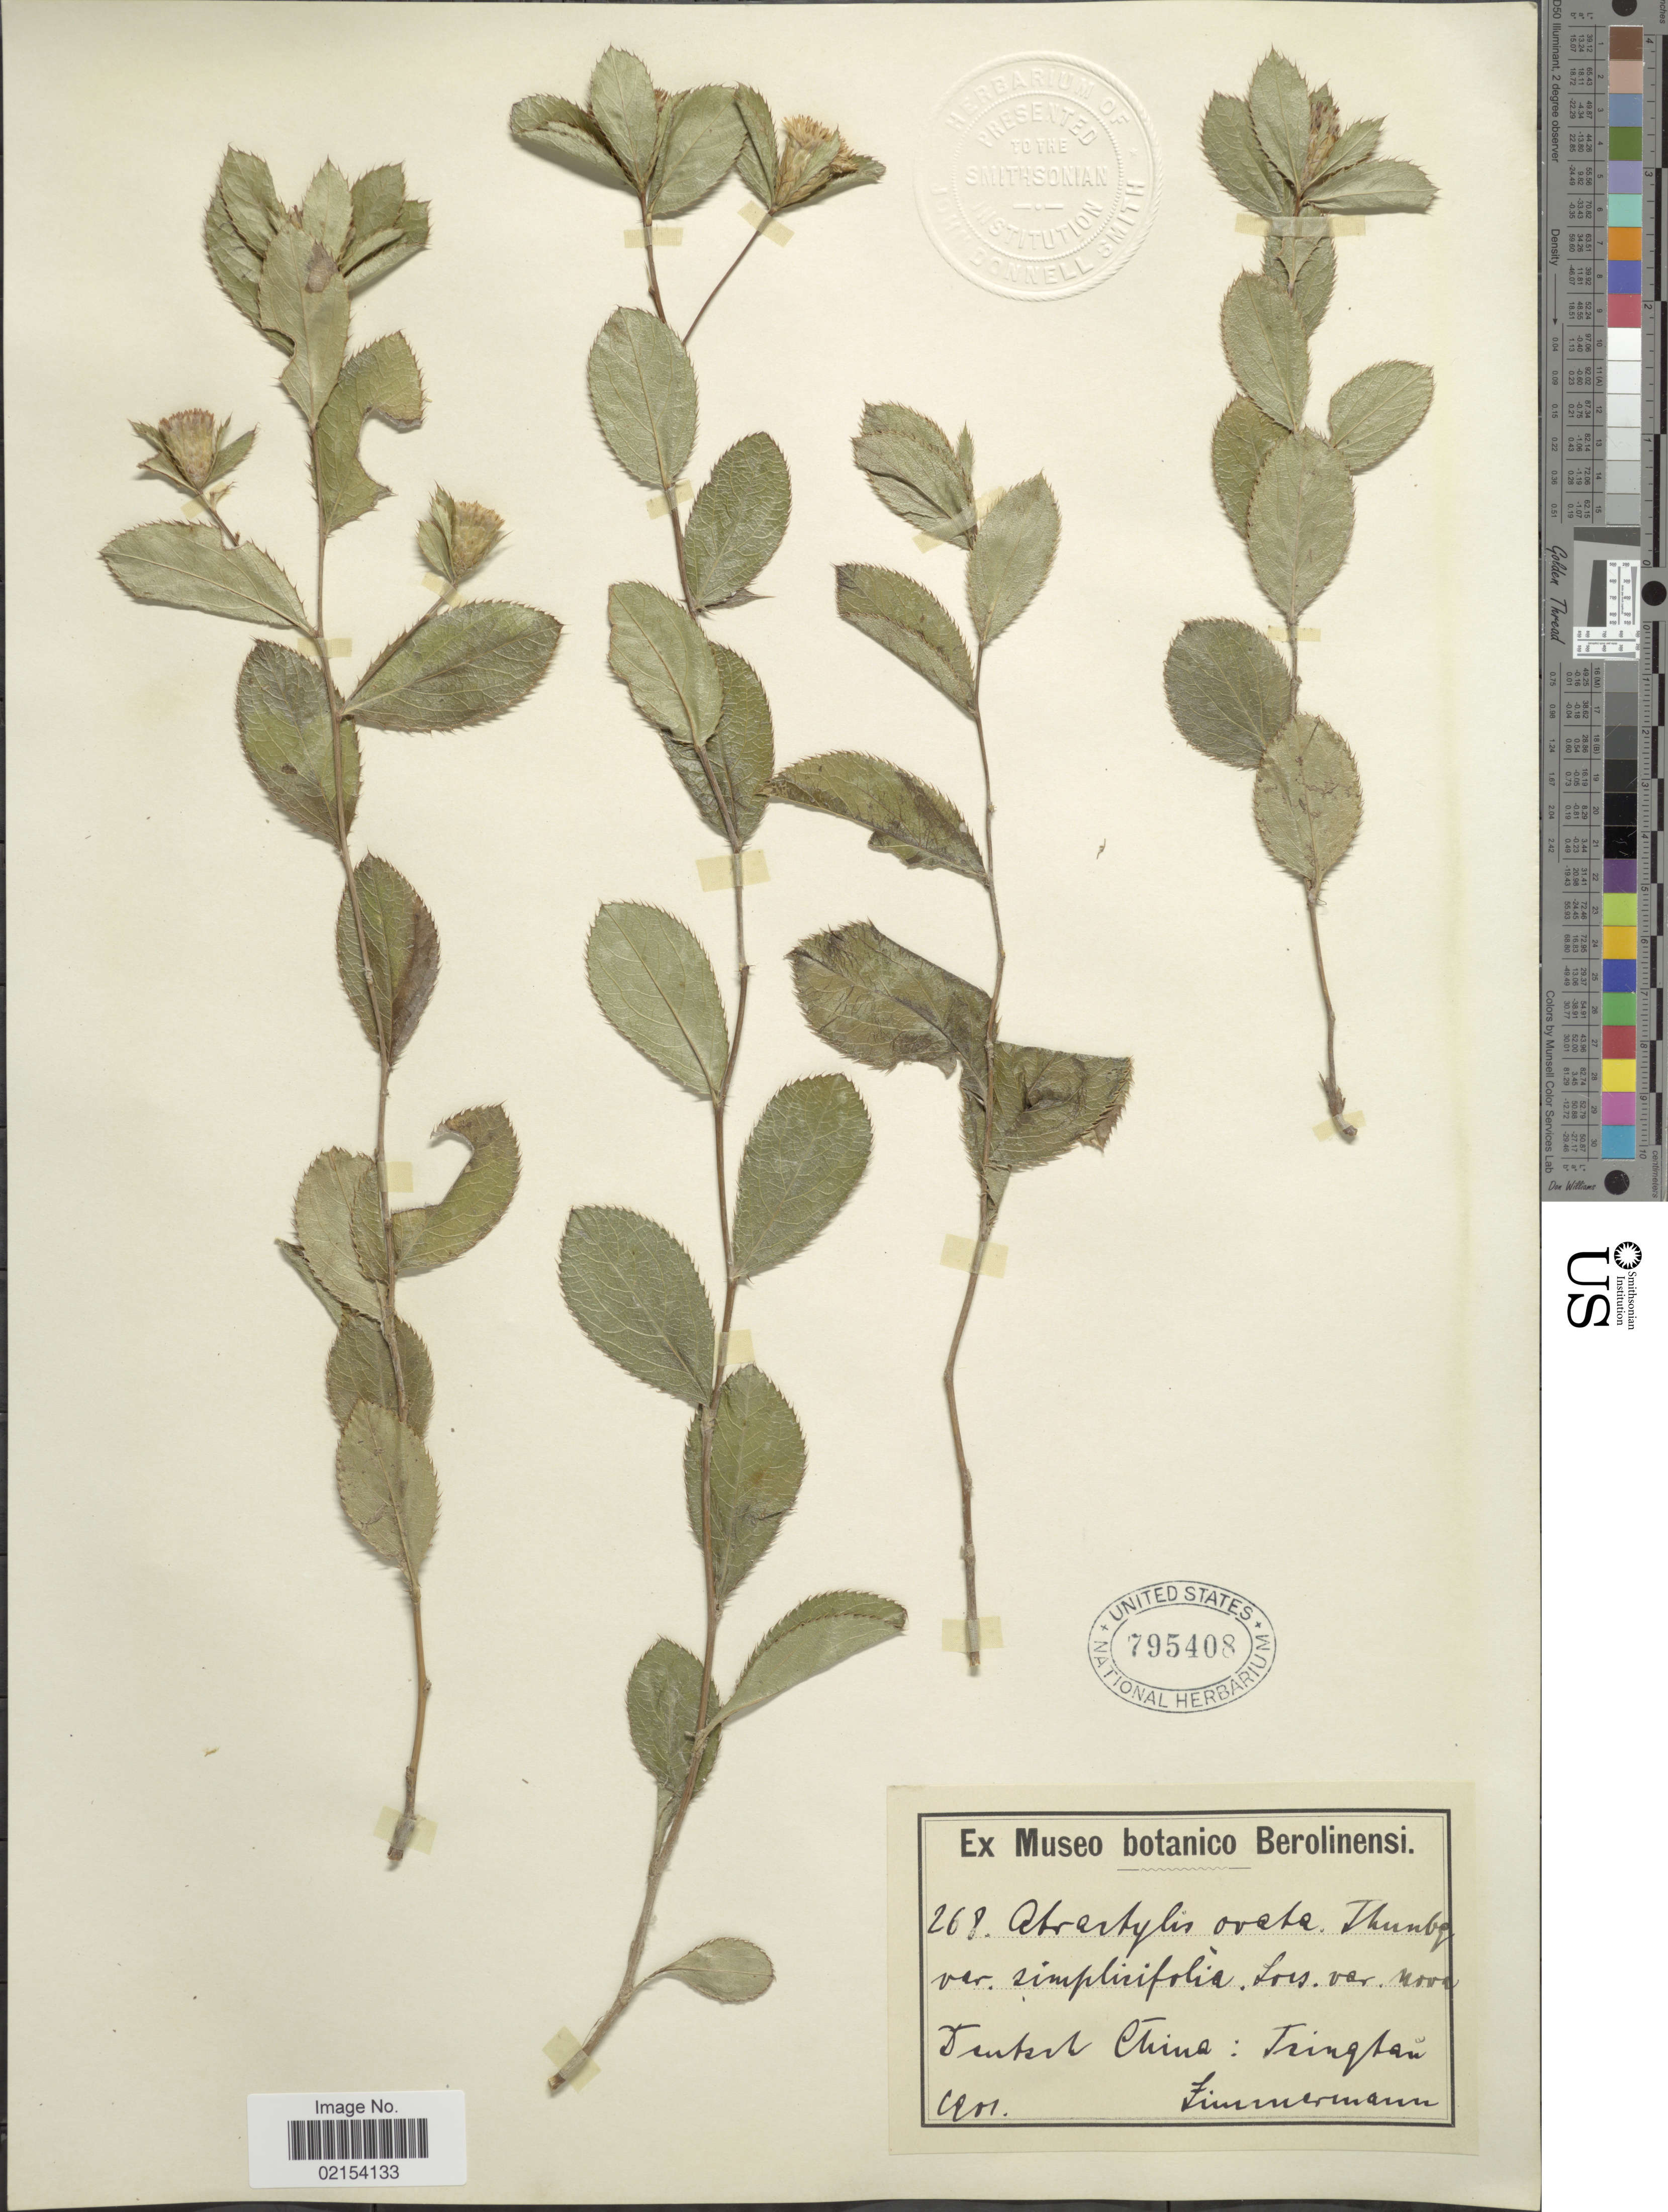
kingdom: Plantae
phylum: Tracheophyta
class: Magnoliopsida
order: Asterales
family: Asteraceae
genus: Atractylodes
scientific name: Atractylodes ovata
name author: (Thunb.) DC.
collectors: -. Zimmermann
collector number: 268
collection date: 1901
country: China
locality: Tingtan [interpreted]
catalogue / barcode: US 795408